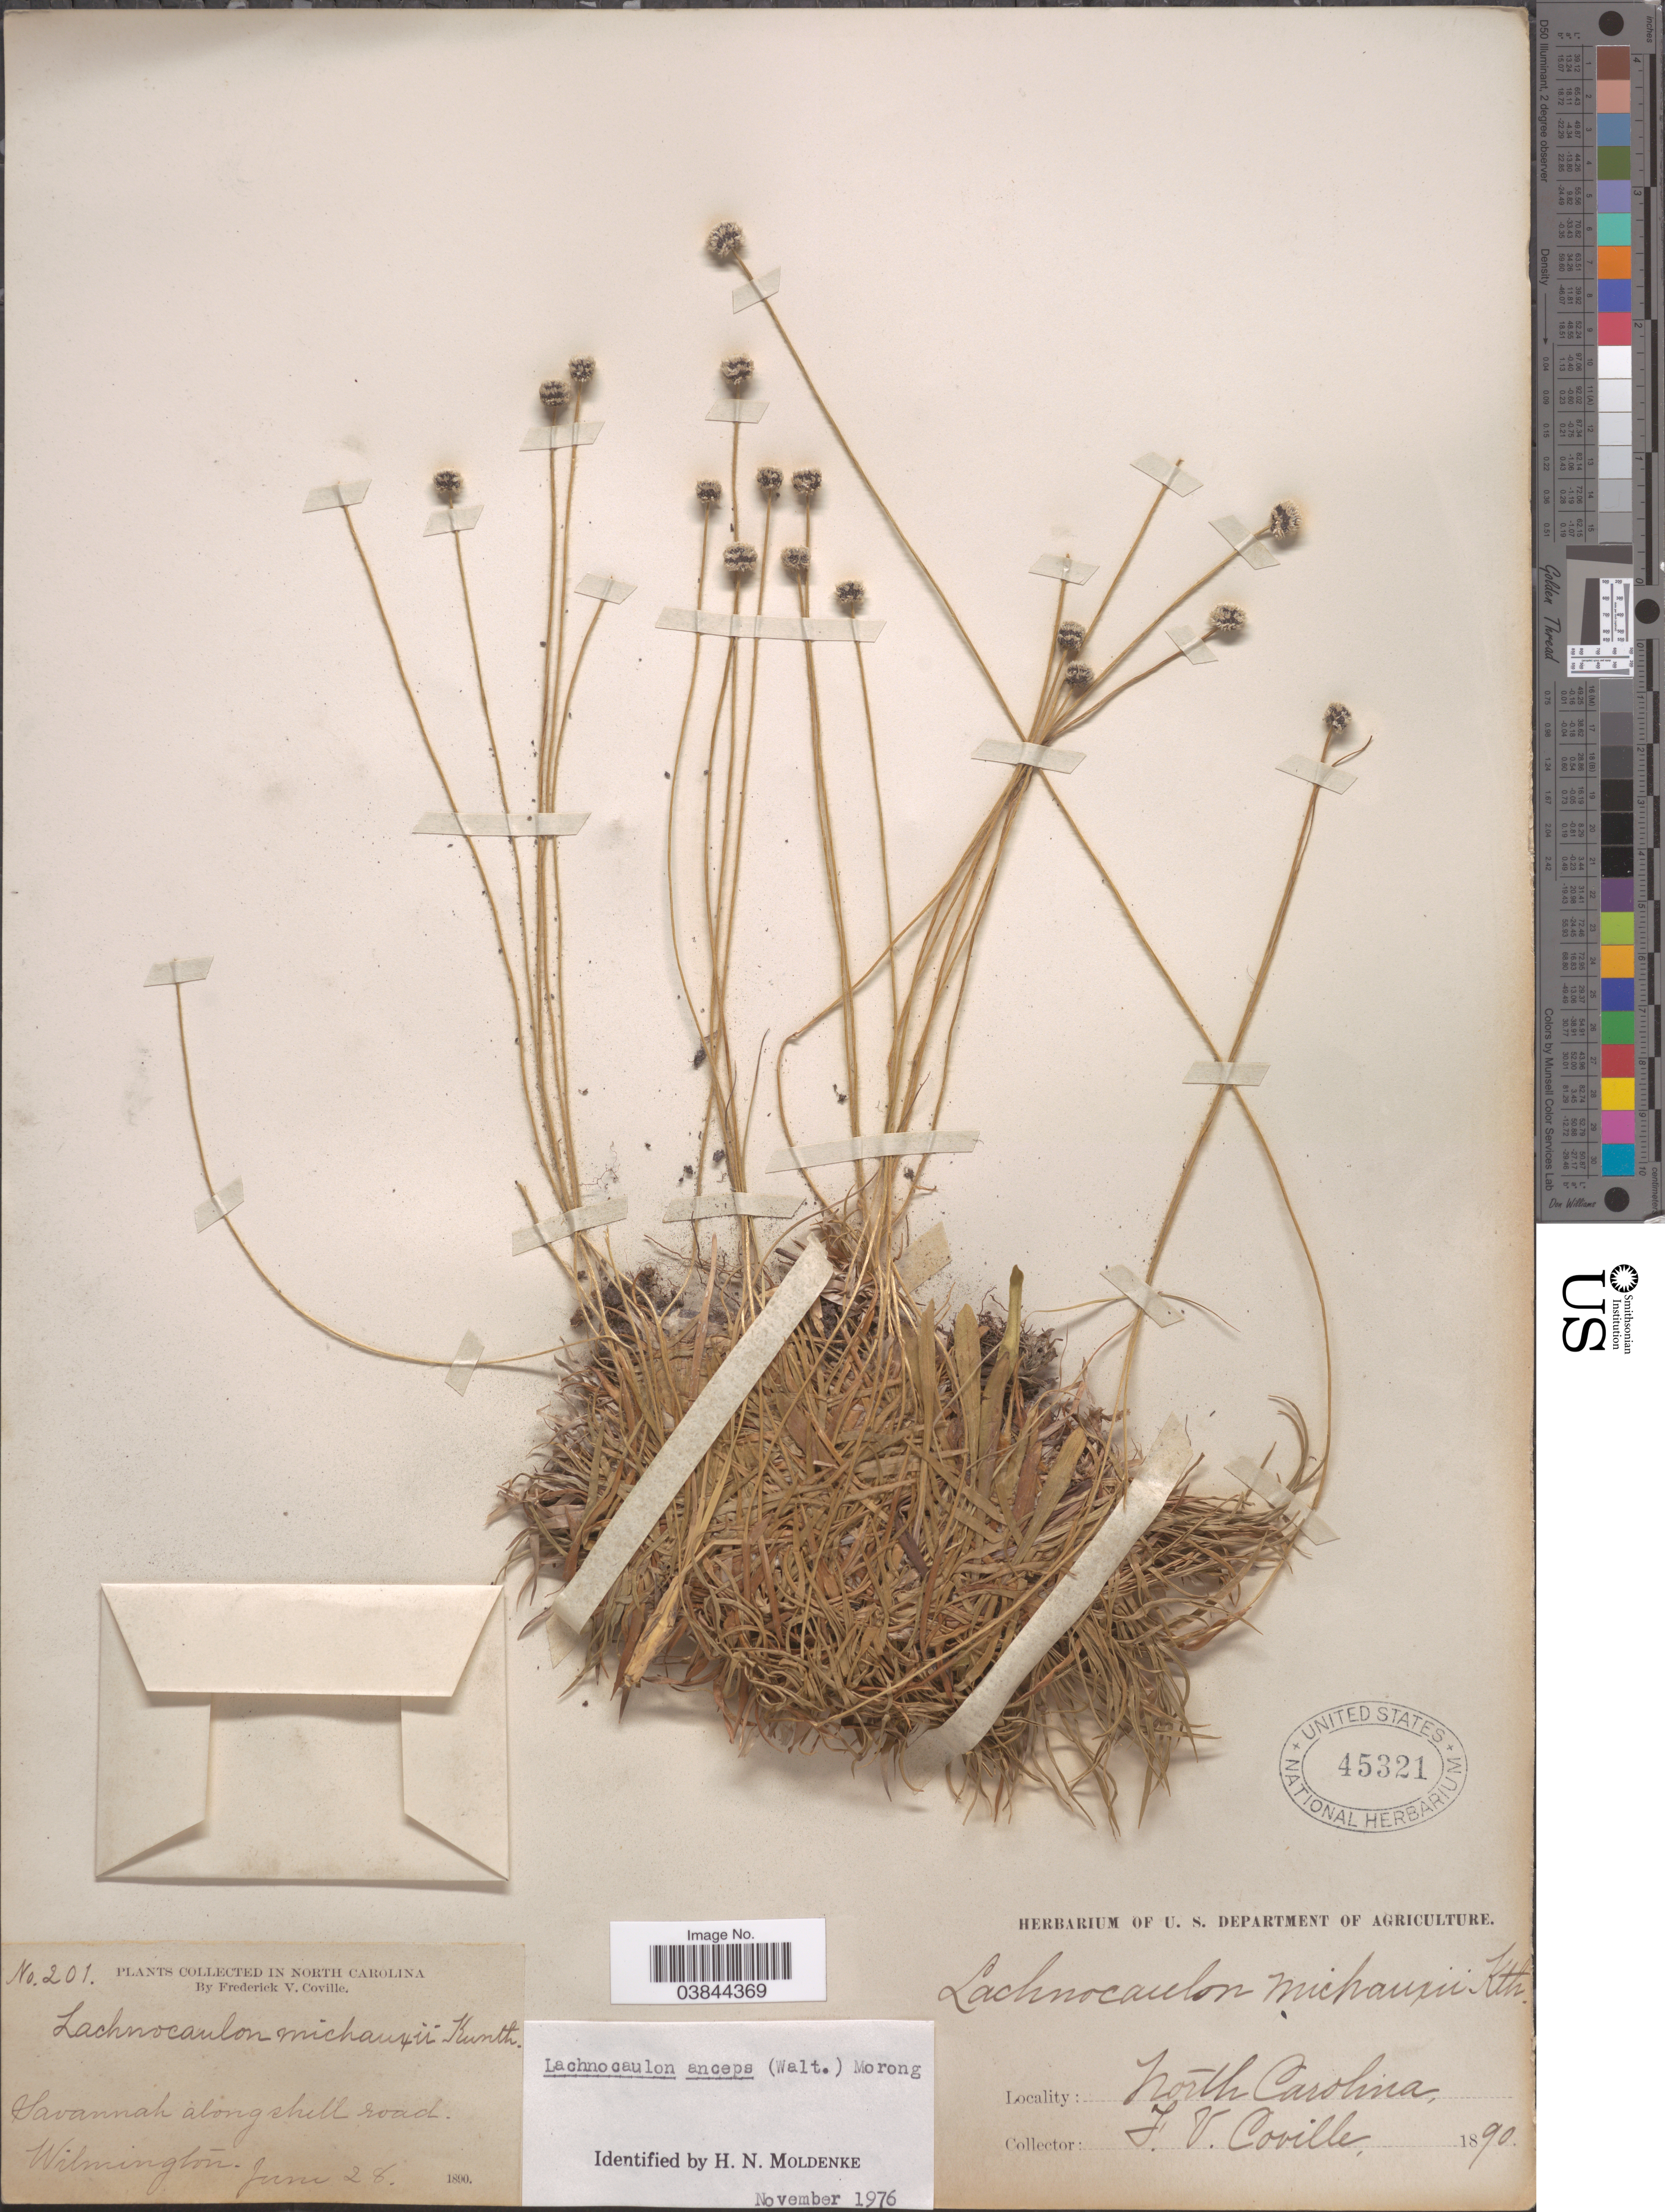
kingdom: Plantae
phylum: Tracheophyta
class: Liliopsida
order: Poales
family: Eriocaulaceae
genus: Lachnocaulon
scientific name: Lachnocaulon anceps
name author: (Walter) Morong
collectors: F. V. Coville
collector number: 201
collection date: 1890-06-28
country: United States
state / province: North Carolina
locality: Savannah along shell road. Wilmington.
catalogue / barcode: US 45321